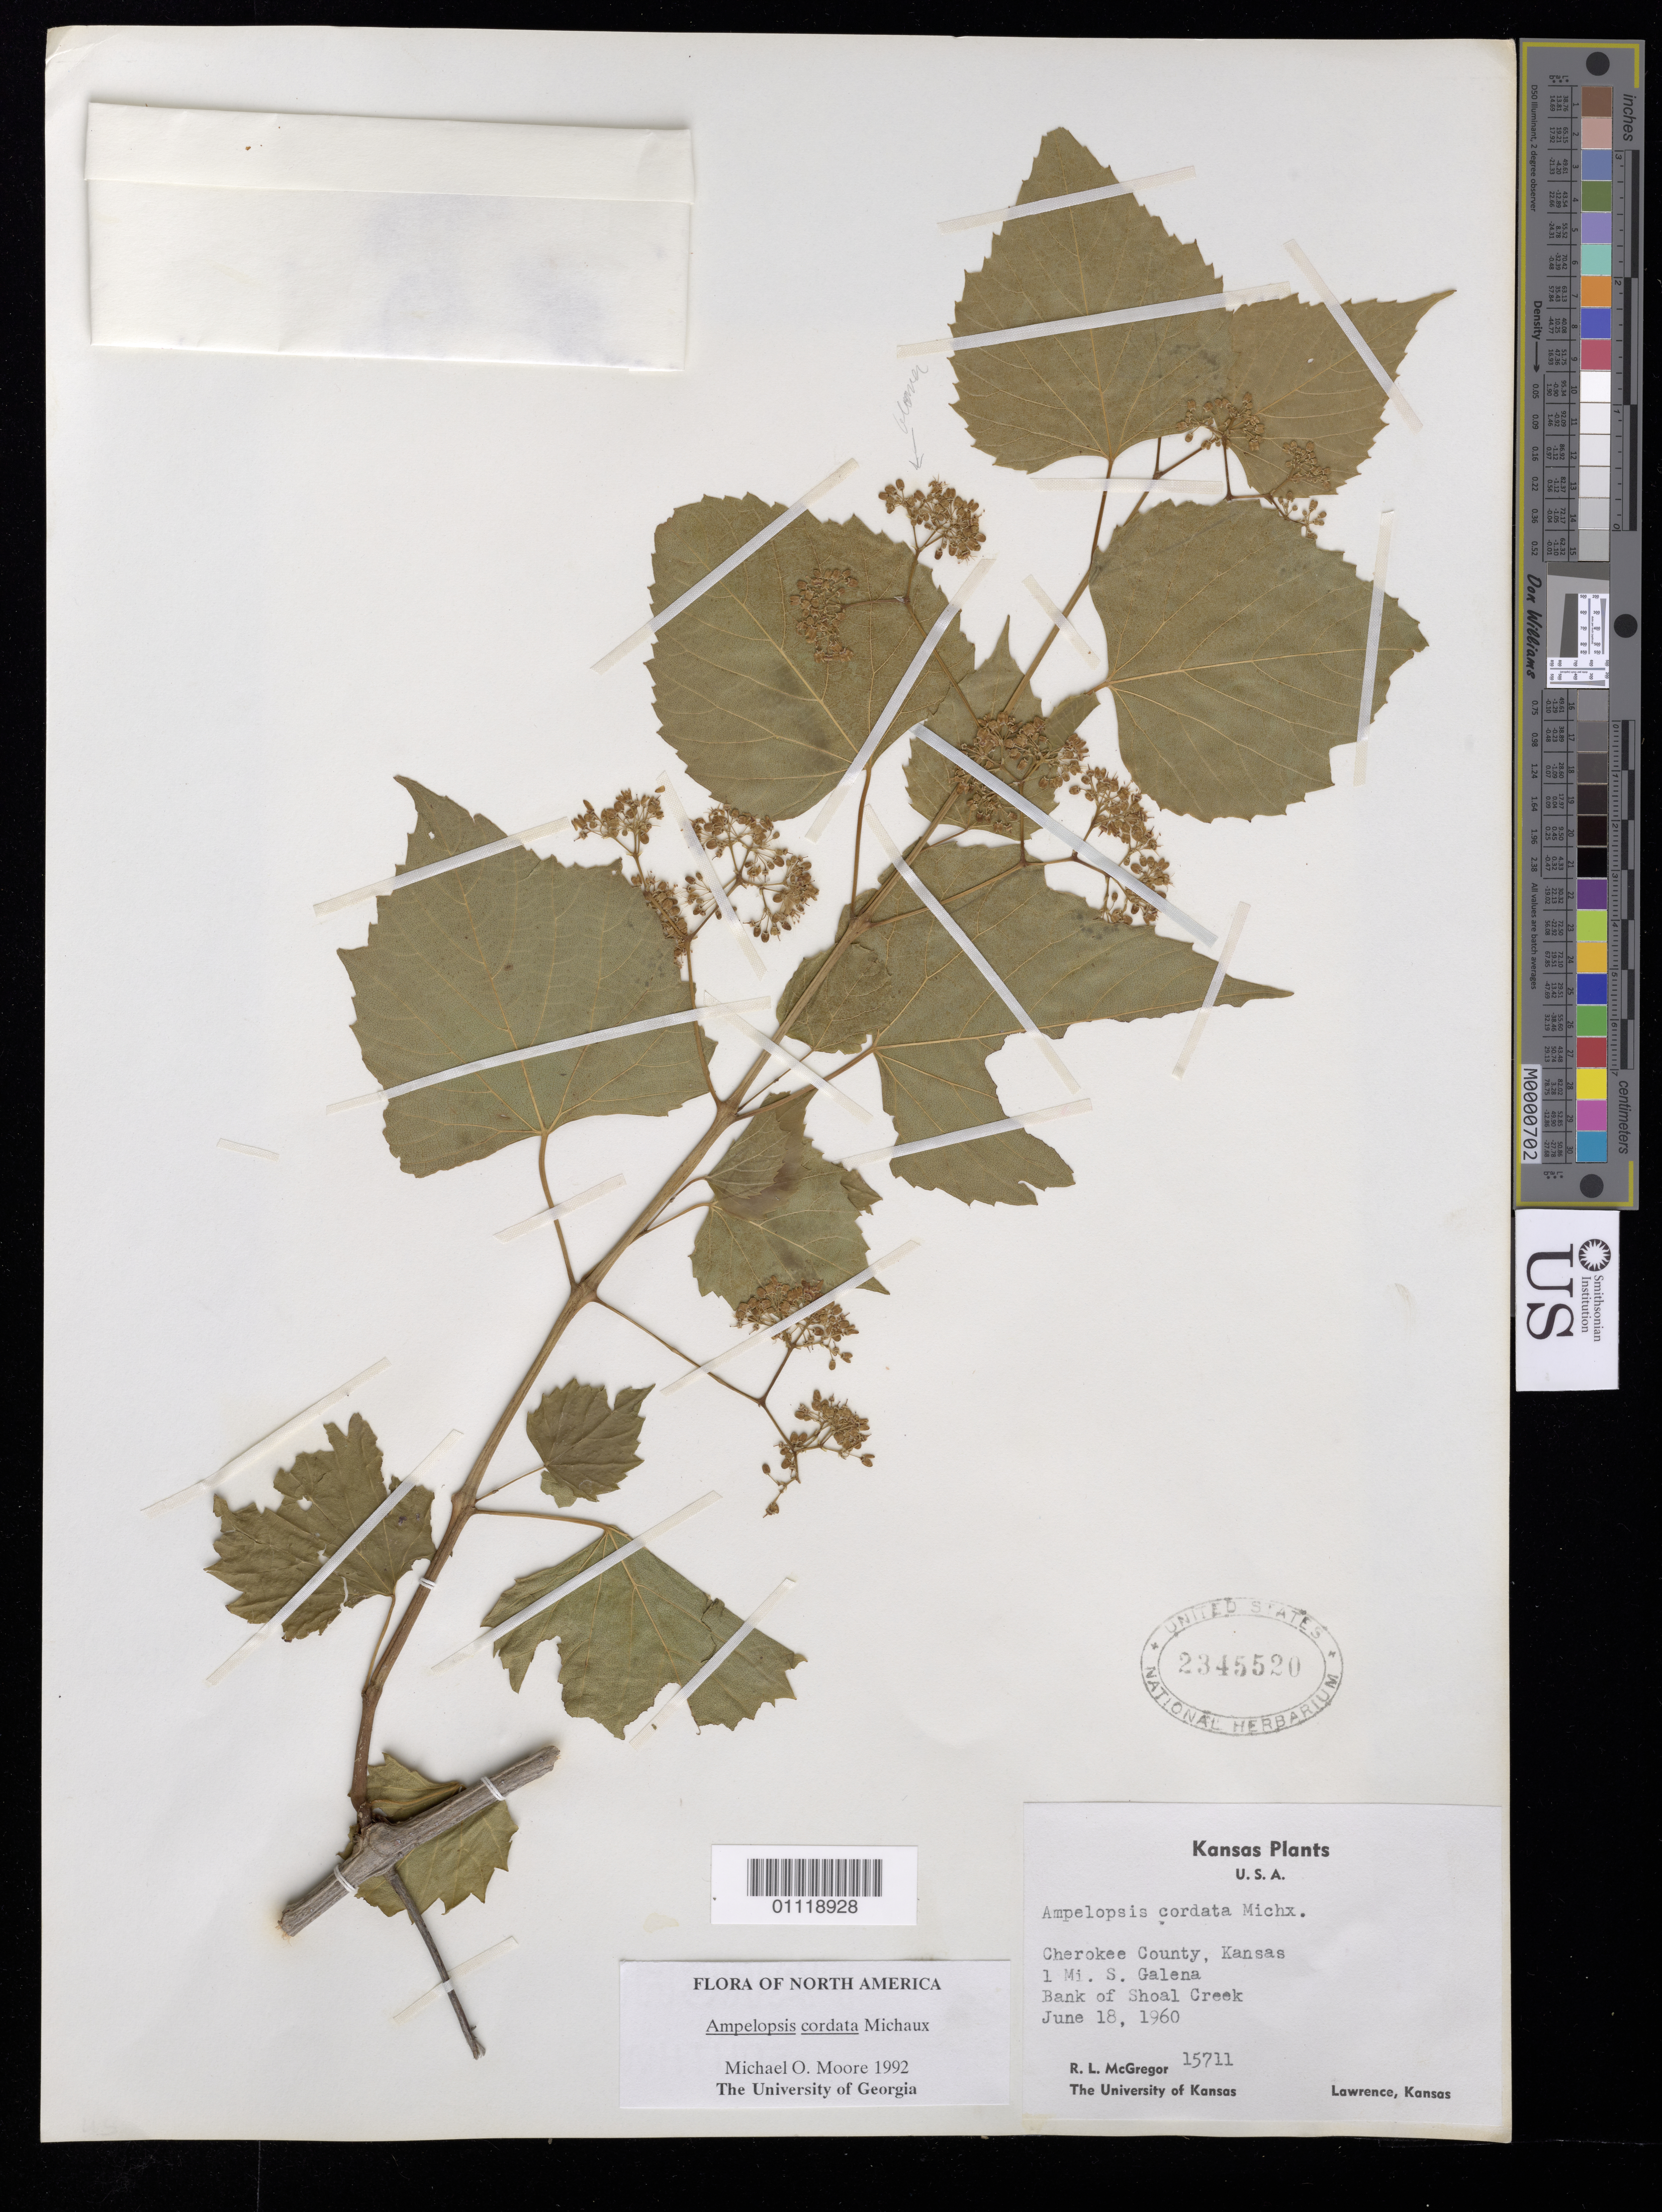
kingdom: Plantae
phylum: Tracheophyta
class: Magnoliopsida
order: Vitales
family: Vitaceae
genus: Ampelopsis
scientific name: Ampelopsis cordata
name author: Michx.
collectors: R. McGregor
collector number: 15711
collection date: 1960-06-18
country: United States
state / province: Kansas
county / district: Cherokee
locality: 1 mi S Galena. Bank of Shoal Creek.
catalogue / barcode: US 2345520